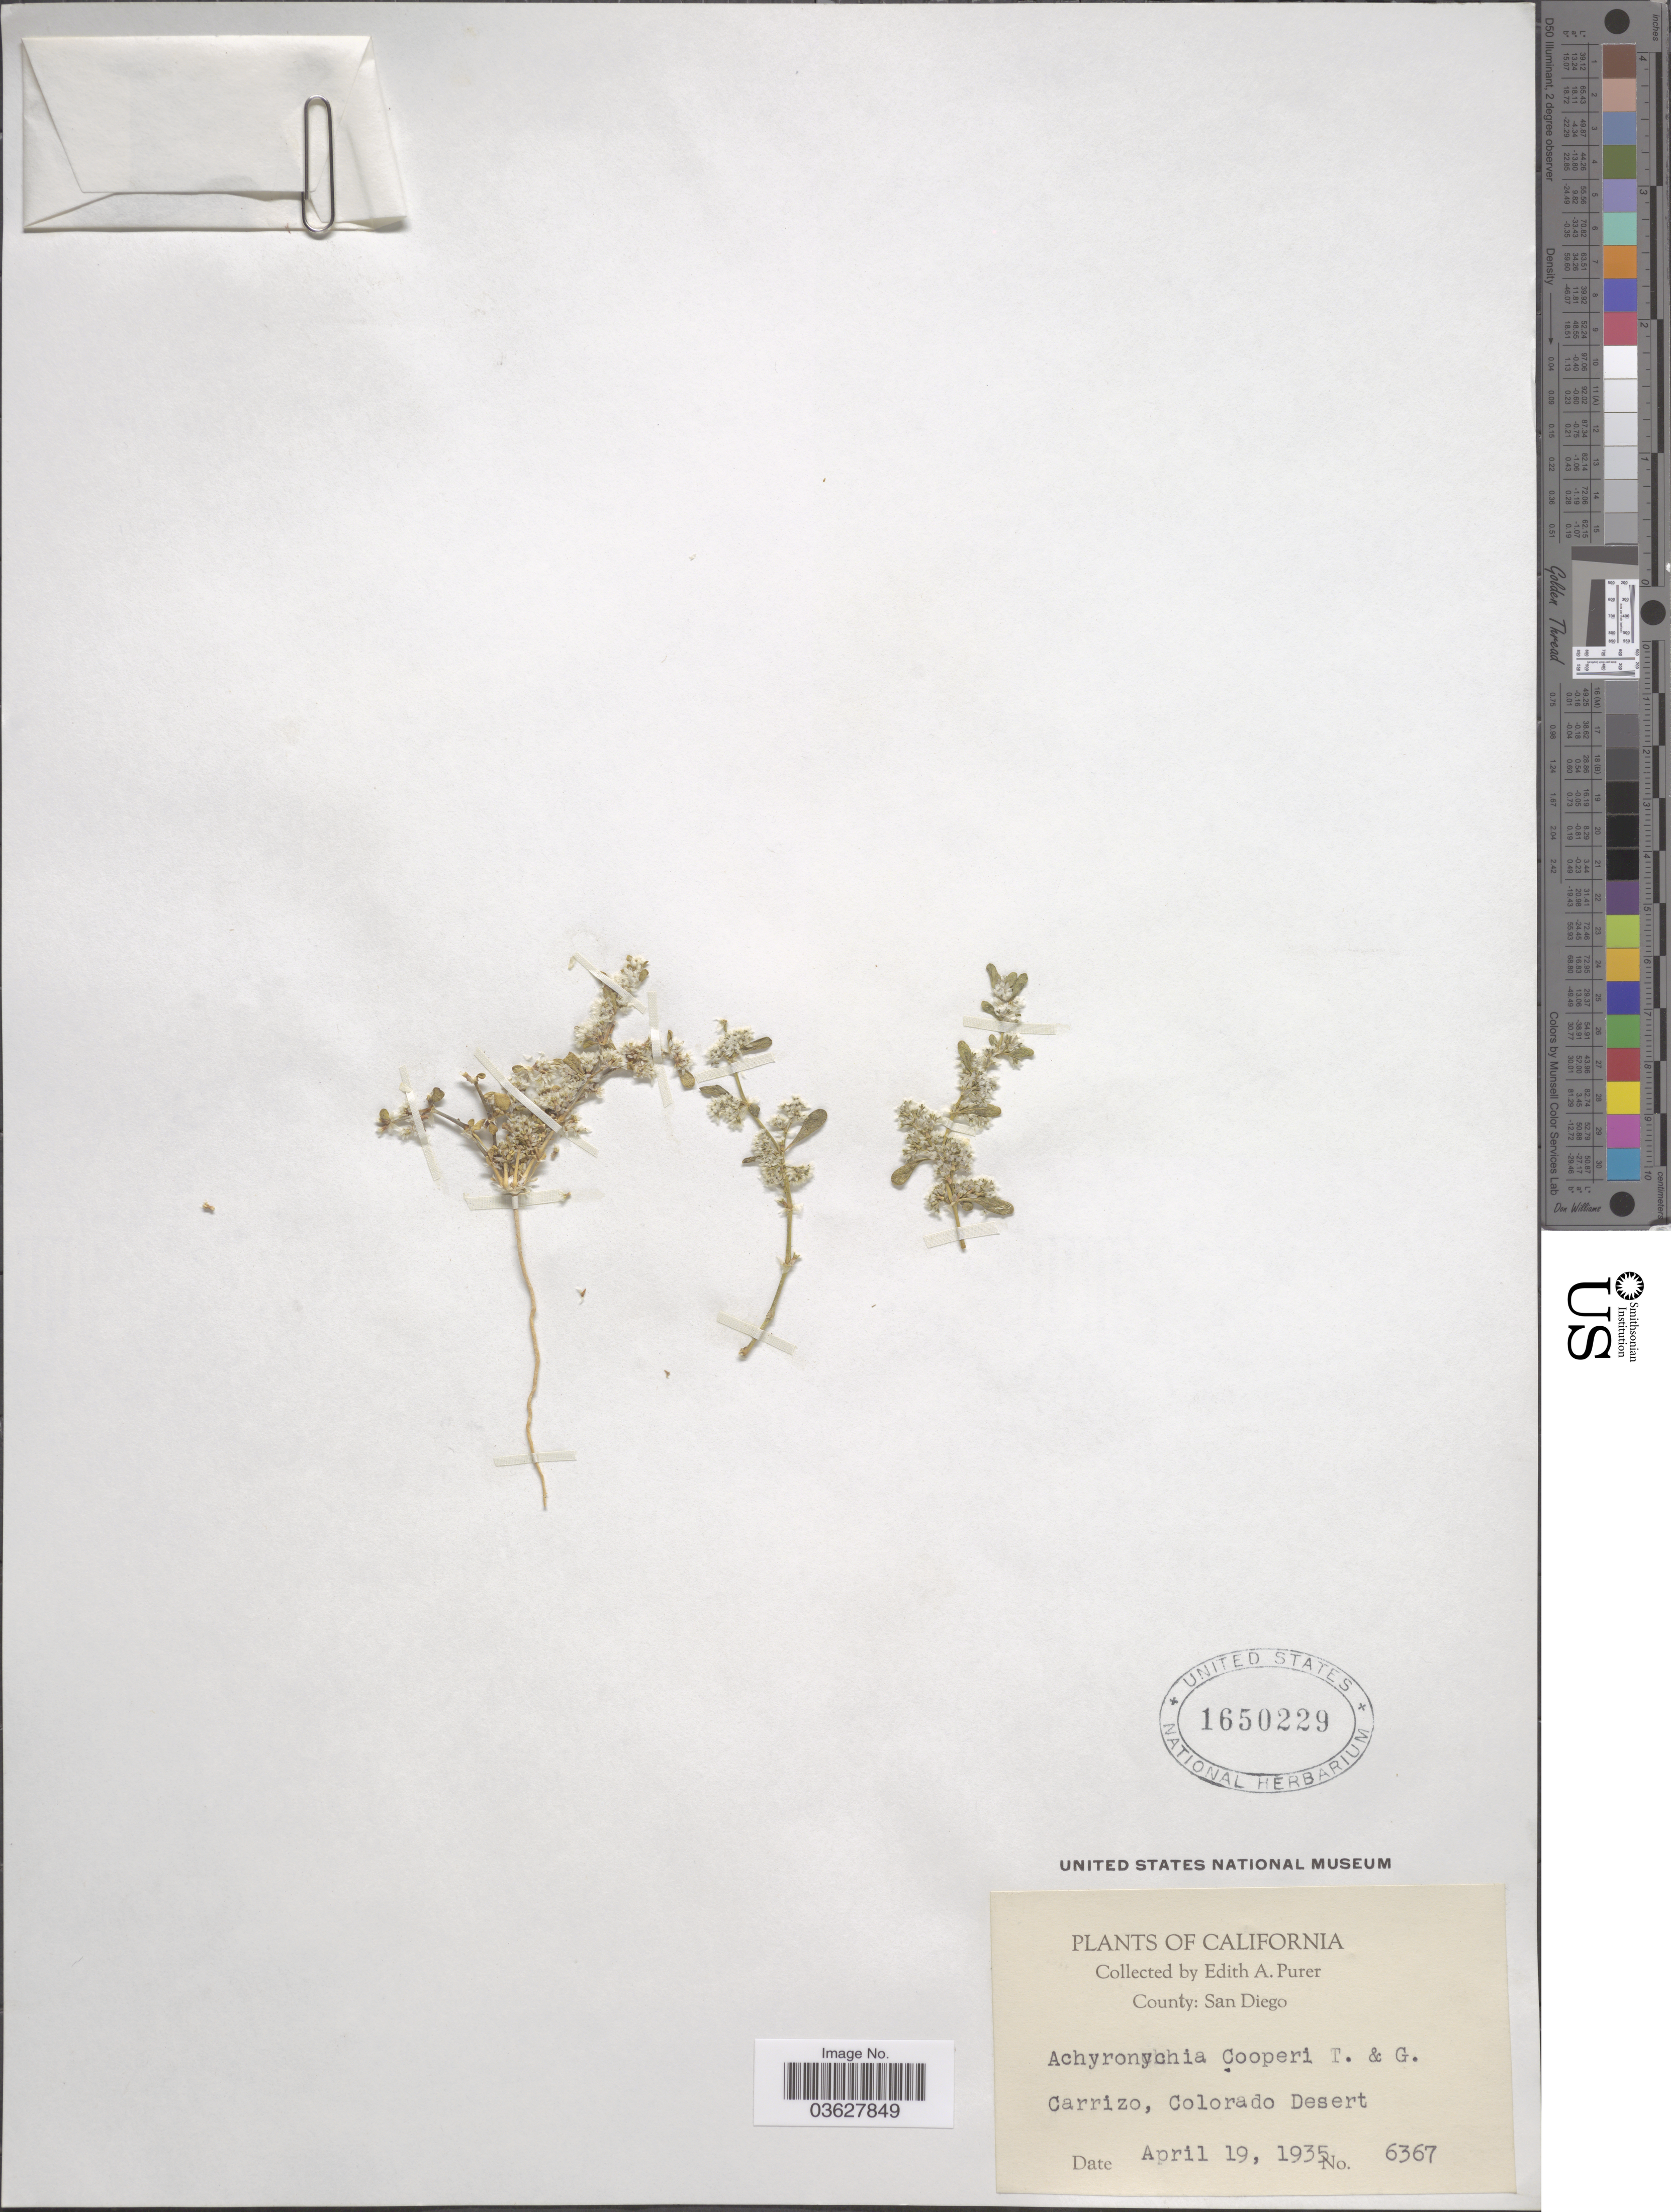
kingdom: Plantae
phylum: Tracheophyta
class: Magnoliopsida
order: Caryophyllales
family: Caryophyllaceae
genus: Achyronychia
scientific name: Achyronychia cooperi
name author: A. Gray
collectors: E. Purer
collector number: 6367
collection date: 1935-04-19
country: United States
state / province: California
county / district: San Diego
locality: County: San Diego. Carrizo, Colorado Desert.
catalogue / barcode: US 1650229